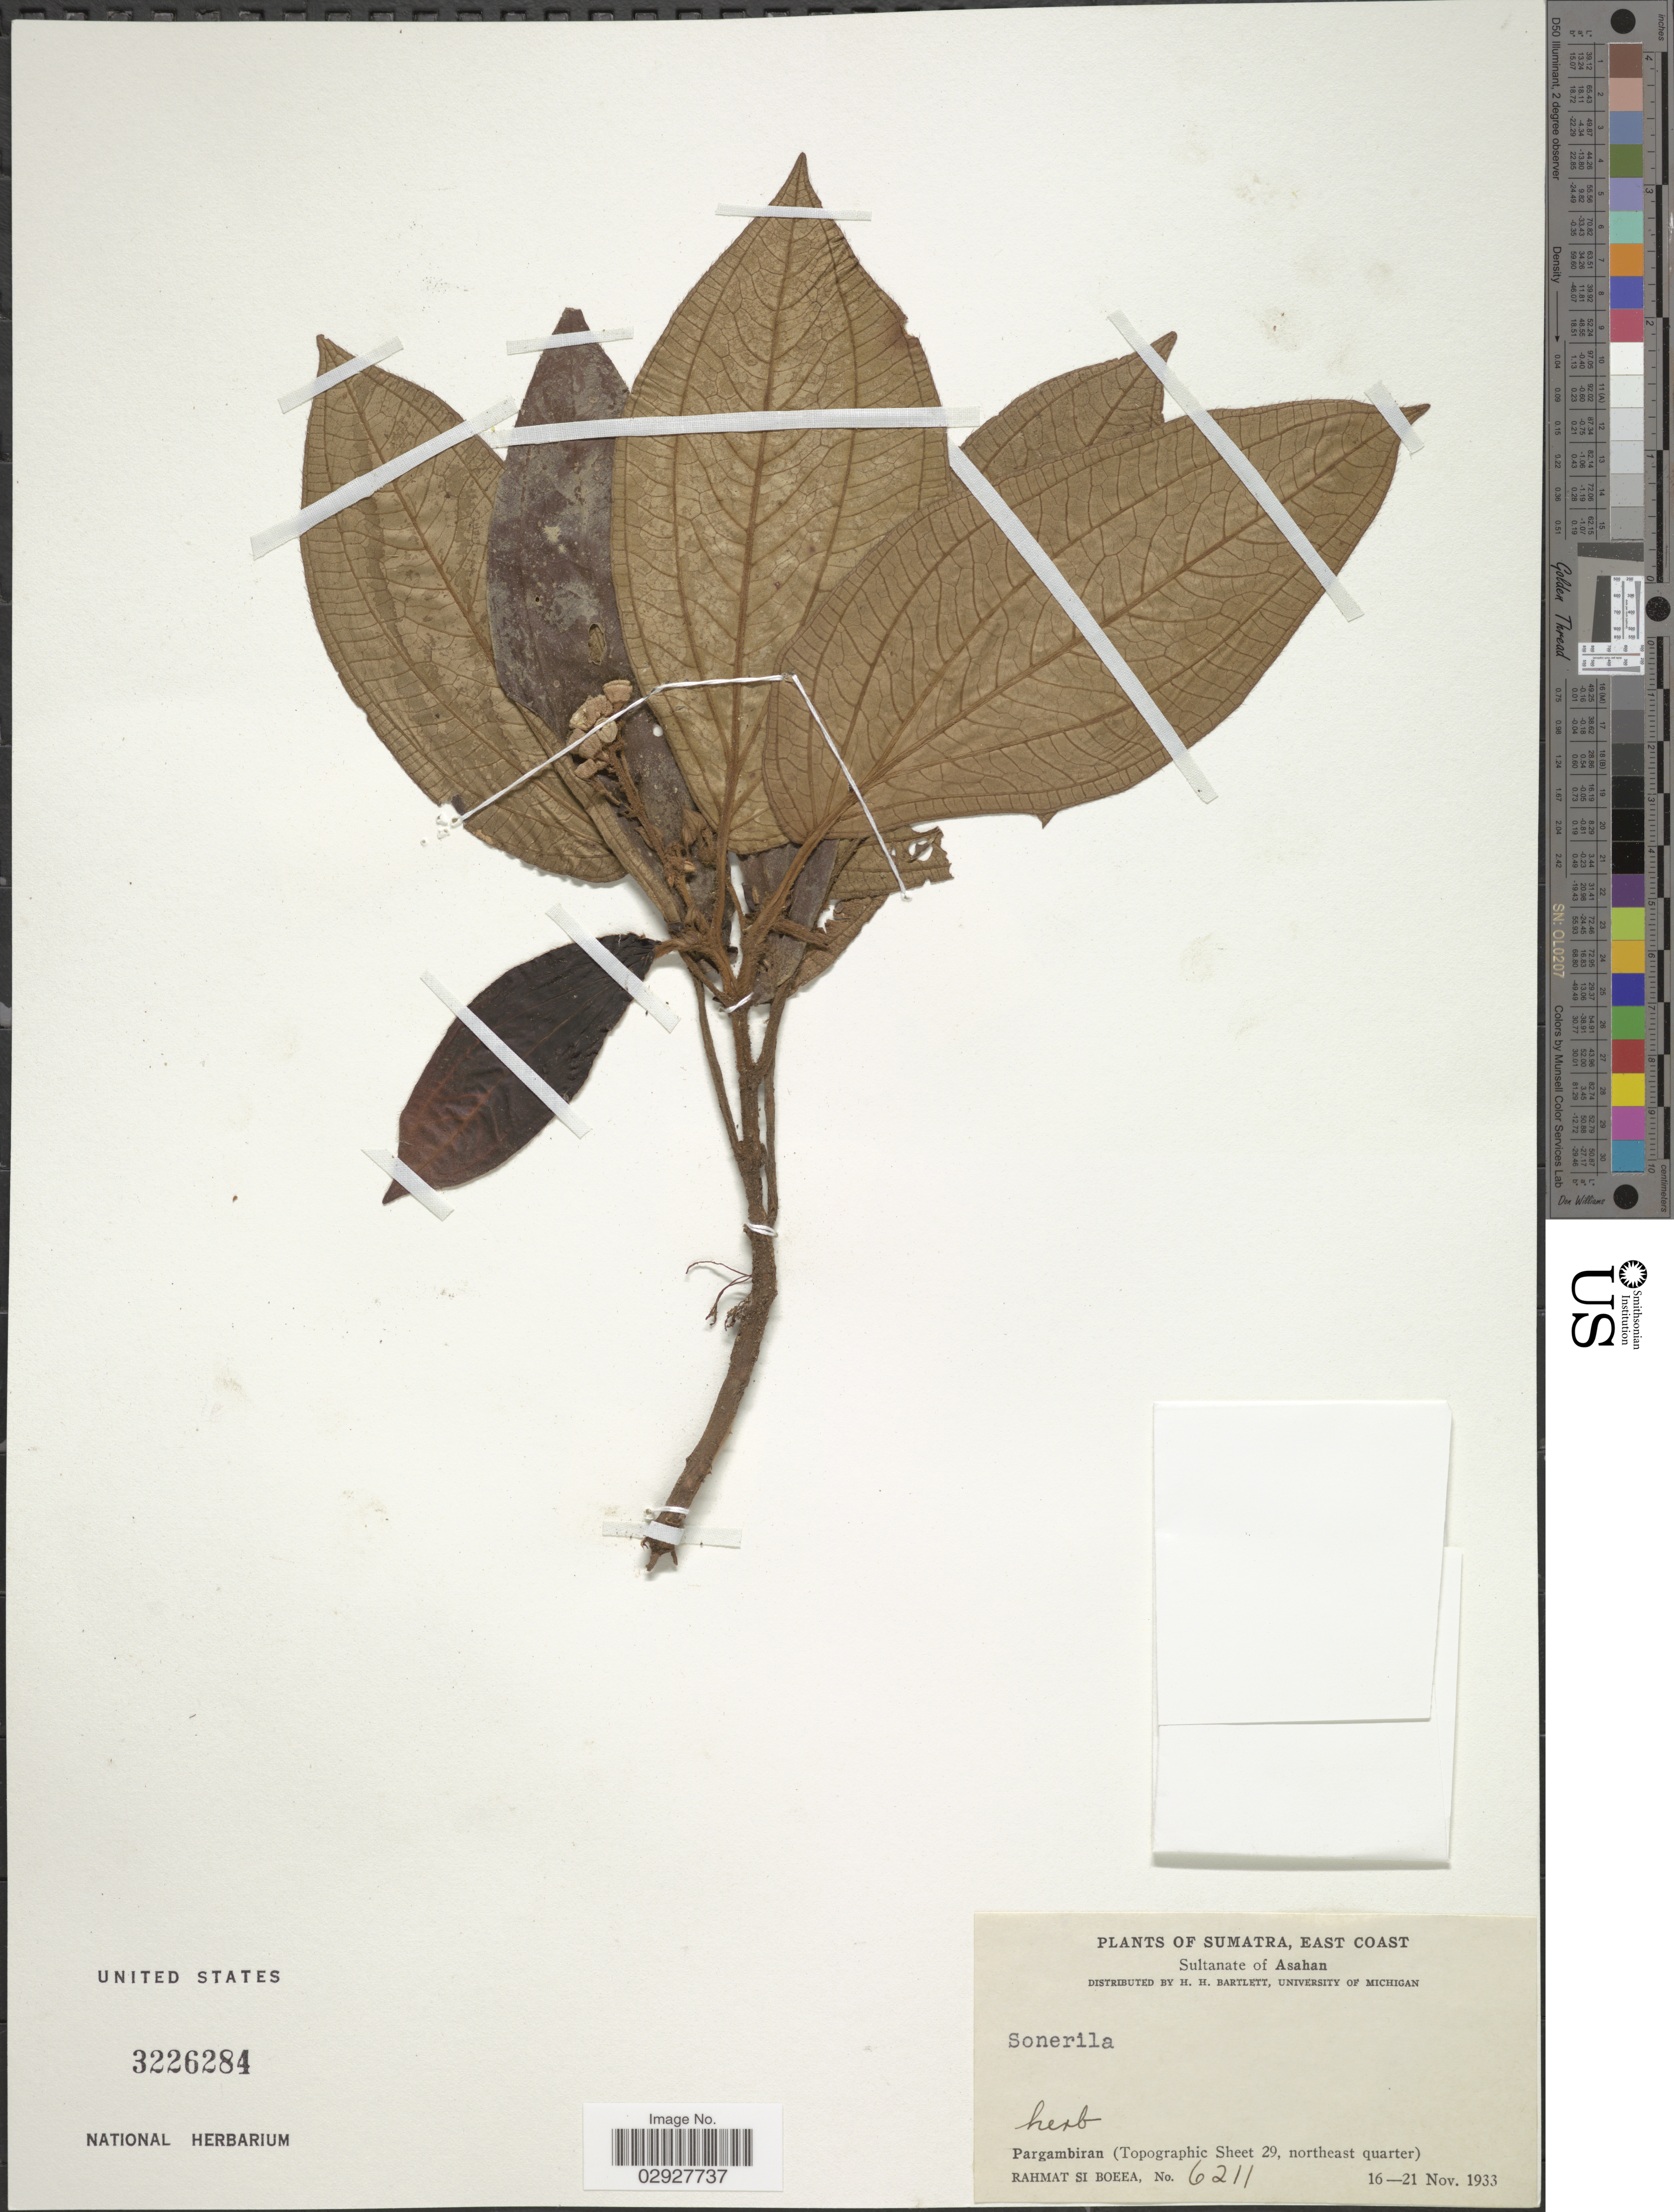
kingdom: Plantae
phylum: Tracheophyta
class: Magnoliopsida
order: Myrtales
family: Melastomataceae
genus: Sonerila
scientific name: Sonerila sp.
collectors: Rahmat Si Boeea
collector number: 6211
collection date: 1933-11-16/1933-11-21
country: Indonesia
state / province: Sumatra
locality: East Coast. Sultanate of Asahan. Pargambiran (Topographic Sheet 29, northeast quarter).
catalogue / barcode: US 3226284